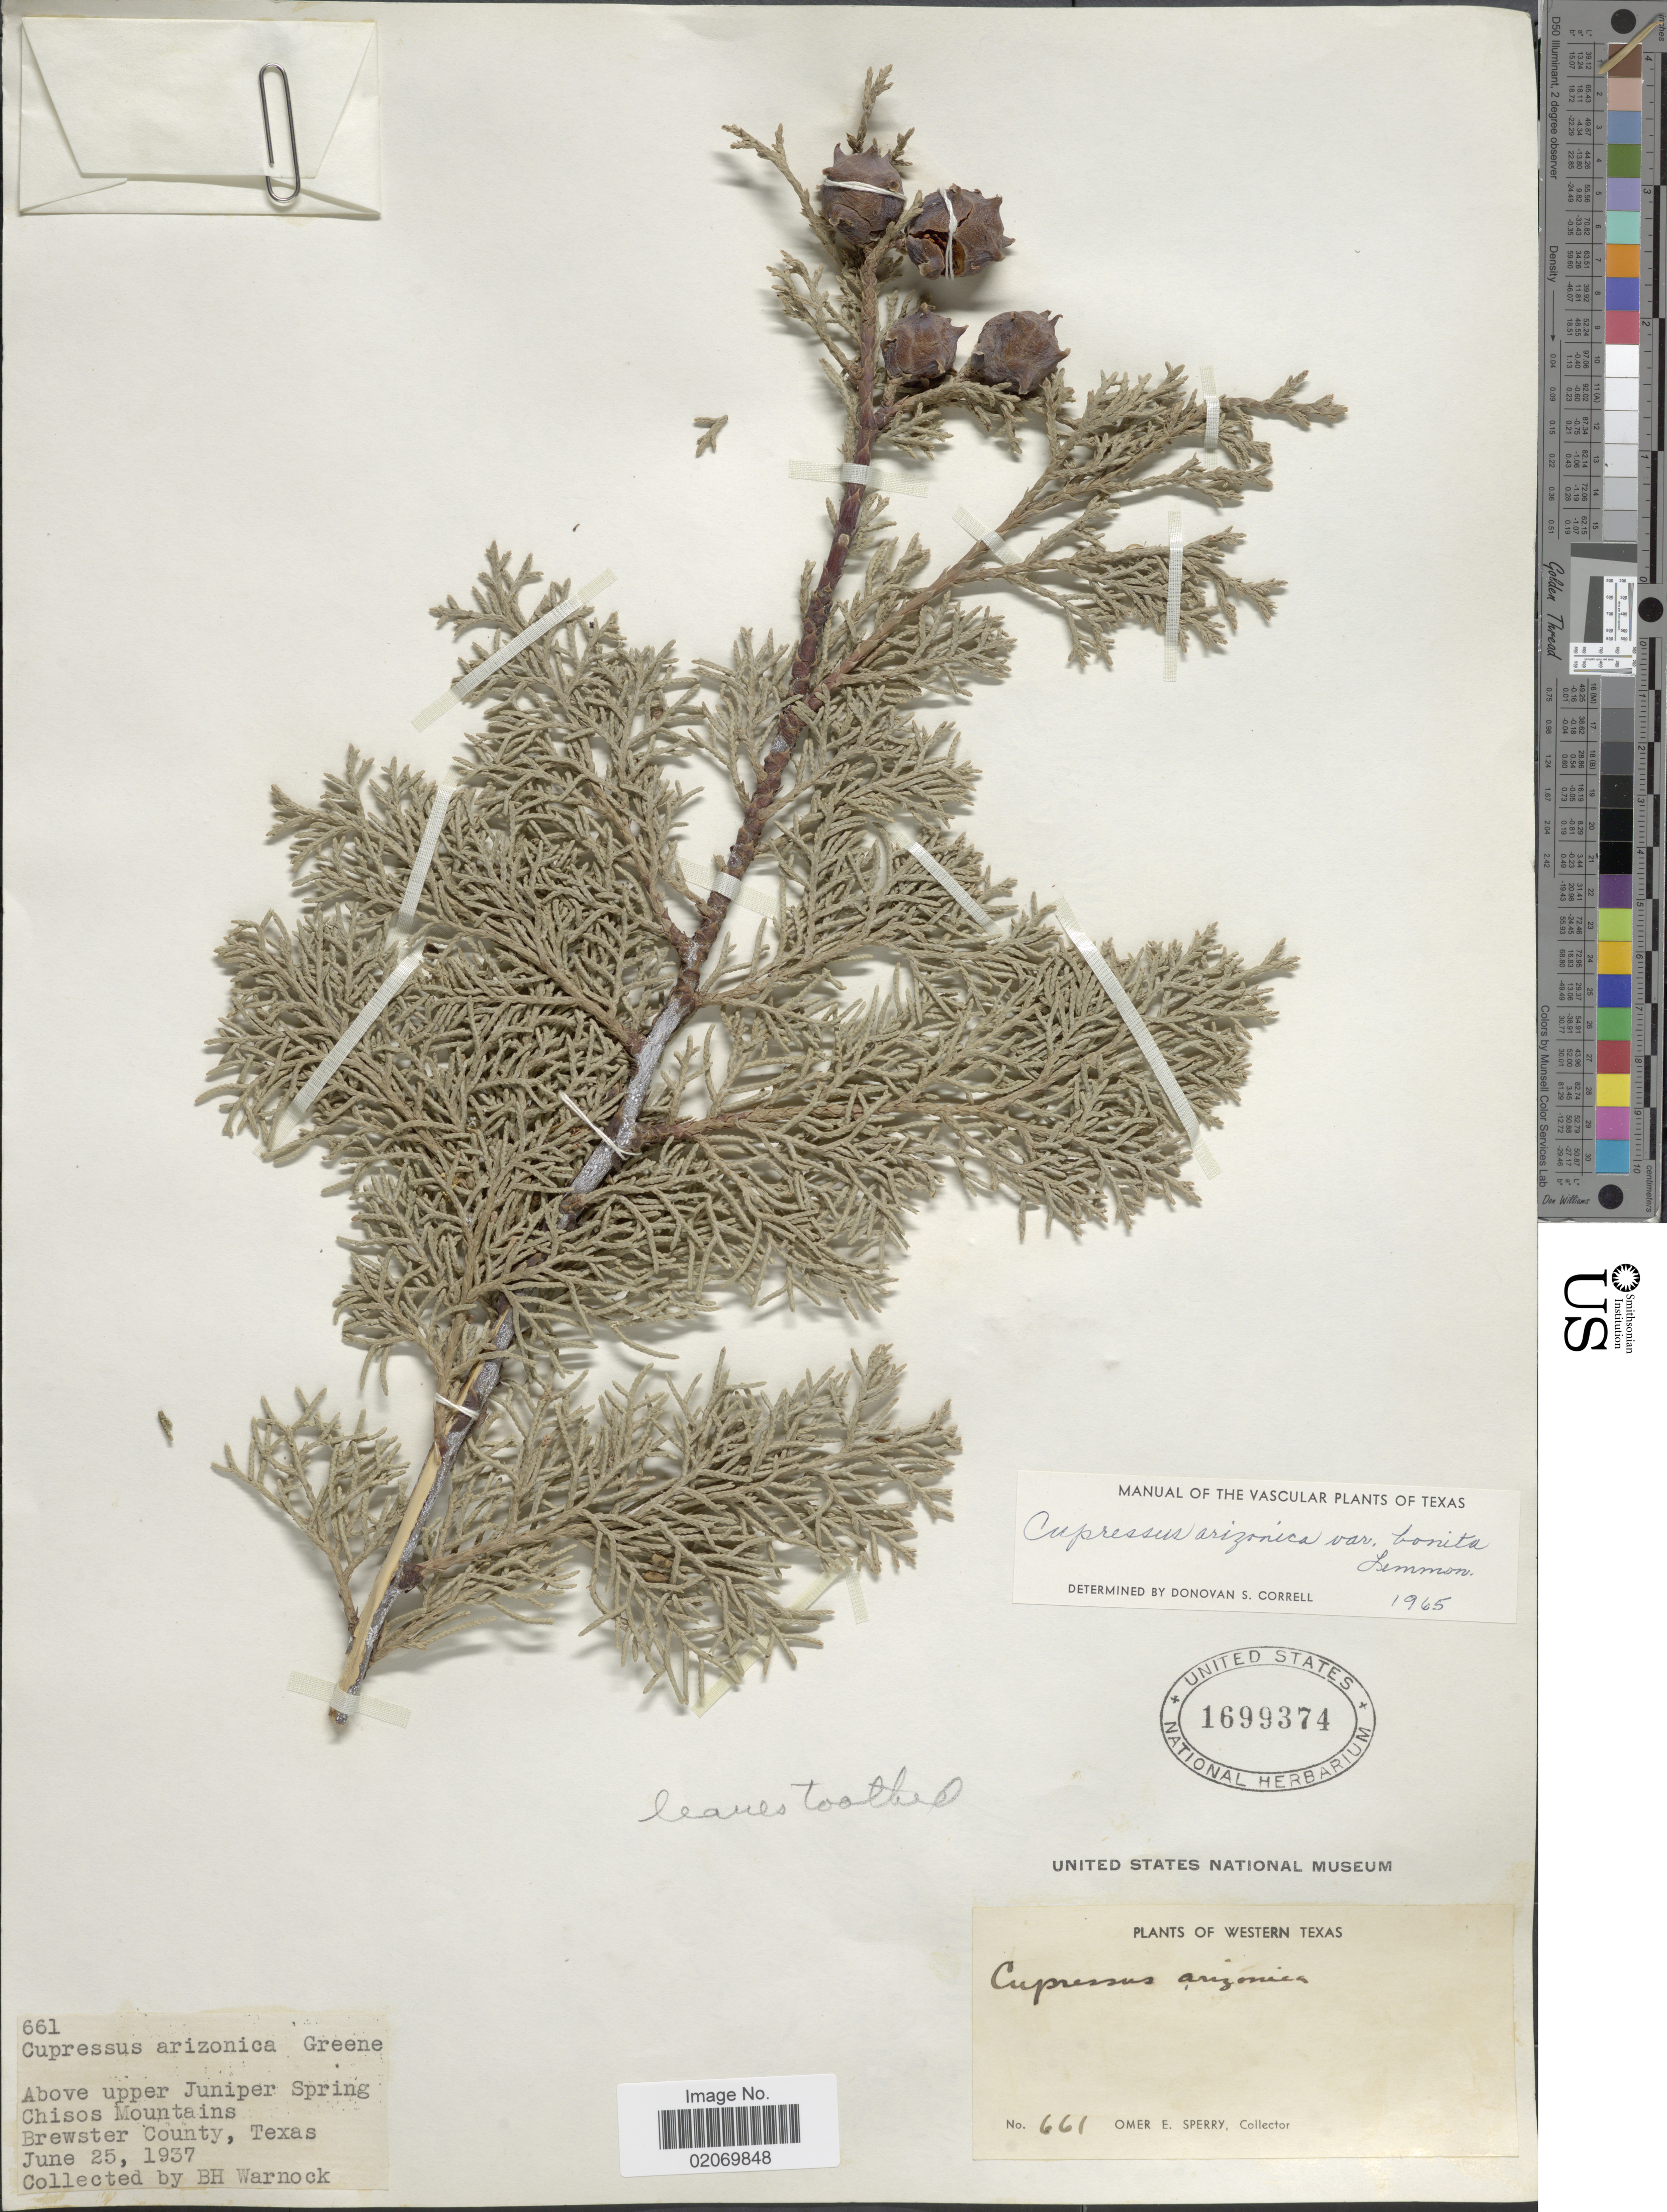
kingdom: Plantae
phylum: Tracheophyta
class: Pinopsida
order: Pinales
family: Cupressaceae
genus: Hesperocyparis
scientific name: Hesperocyparis arizonica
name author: (Greene) Bartel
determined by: (US) Smithsonian Institution - National Museum of Natural History - Department of Botany (UNITED STATES)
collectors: O. E. Sperry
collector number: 661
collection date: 1937-06-25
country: United States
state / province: Texas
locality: Western Texas, Above upper Juniper Spring, Chisos Mountains, Brewster County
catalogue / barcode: US 1699374